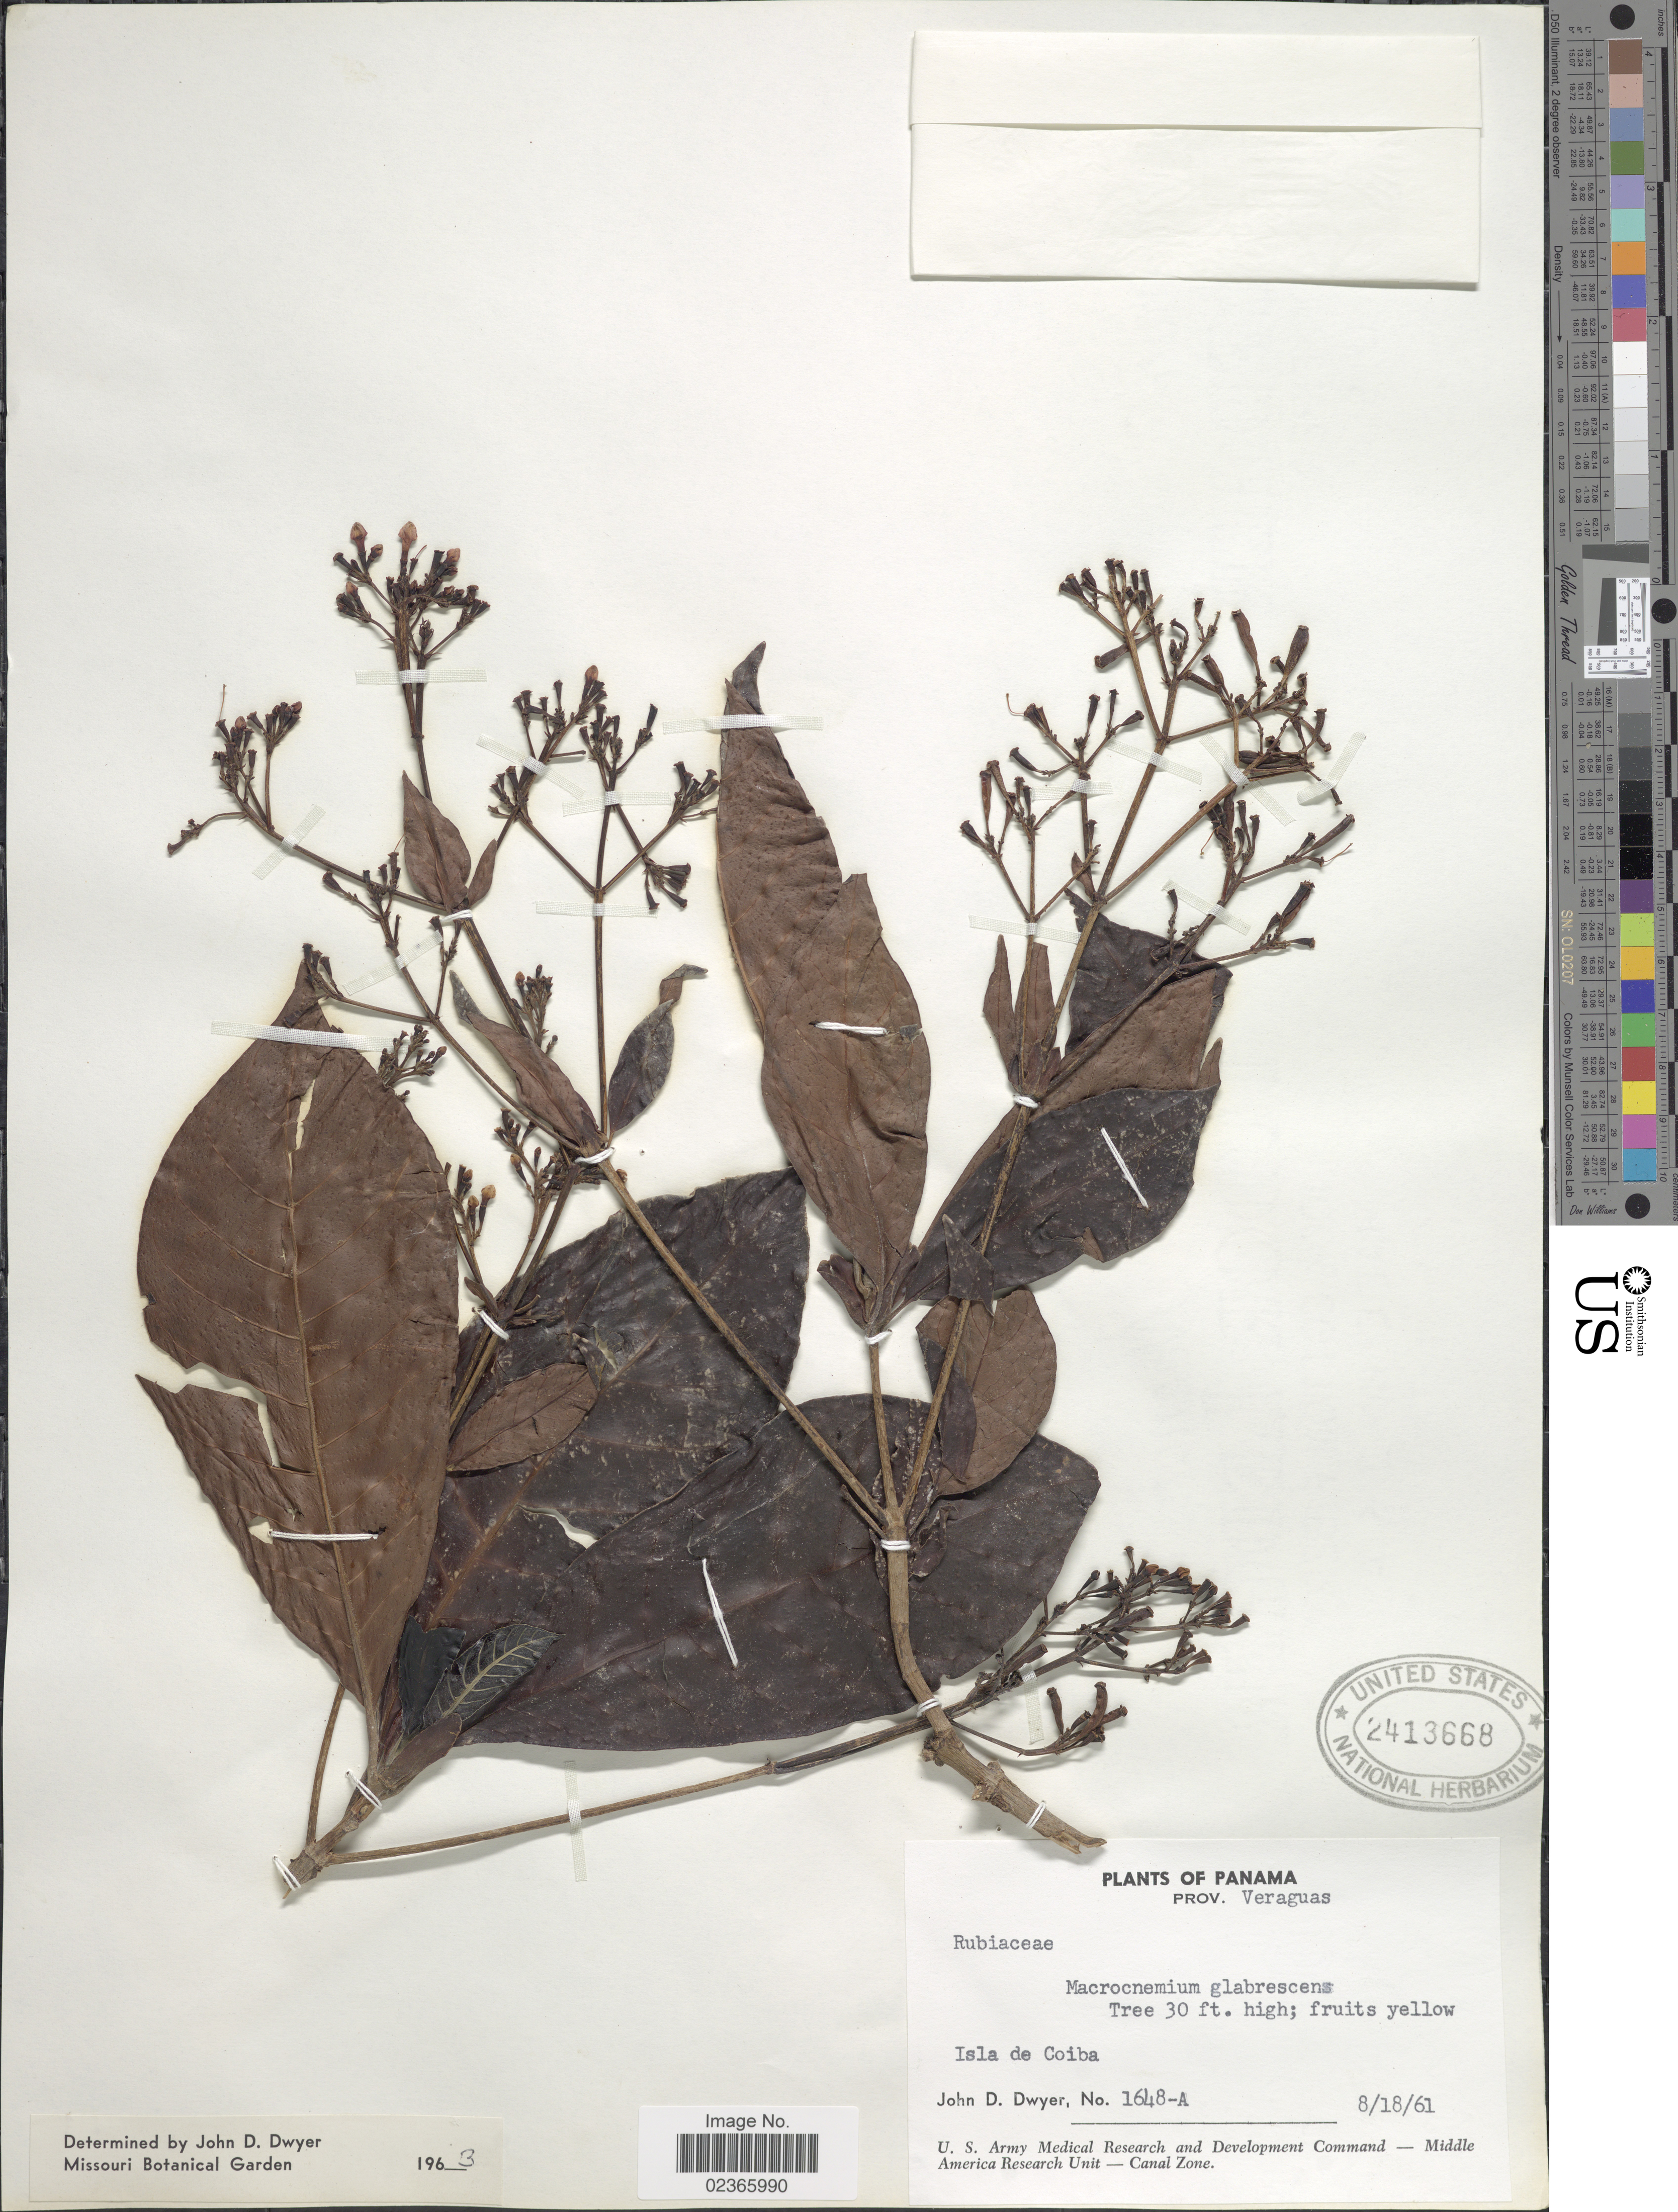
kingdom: Plantae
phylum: Tracheophyta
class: Magnoliopsida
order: Gentianales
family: Rubiaceae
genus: Macrocnemum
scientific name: Macrocnemum glabrescens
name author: (Benth.) Wedd.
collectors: J. D. Dwyer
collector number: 1648-A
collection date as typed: Transcribed d/m/y: 18/8/61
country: Panama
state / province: Veraguas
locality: Panama, Prov. Veraguas, Isla de Coiba.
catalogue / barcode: US 2413668